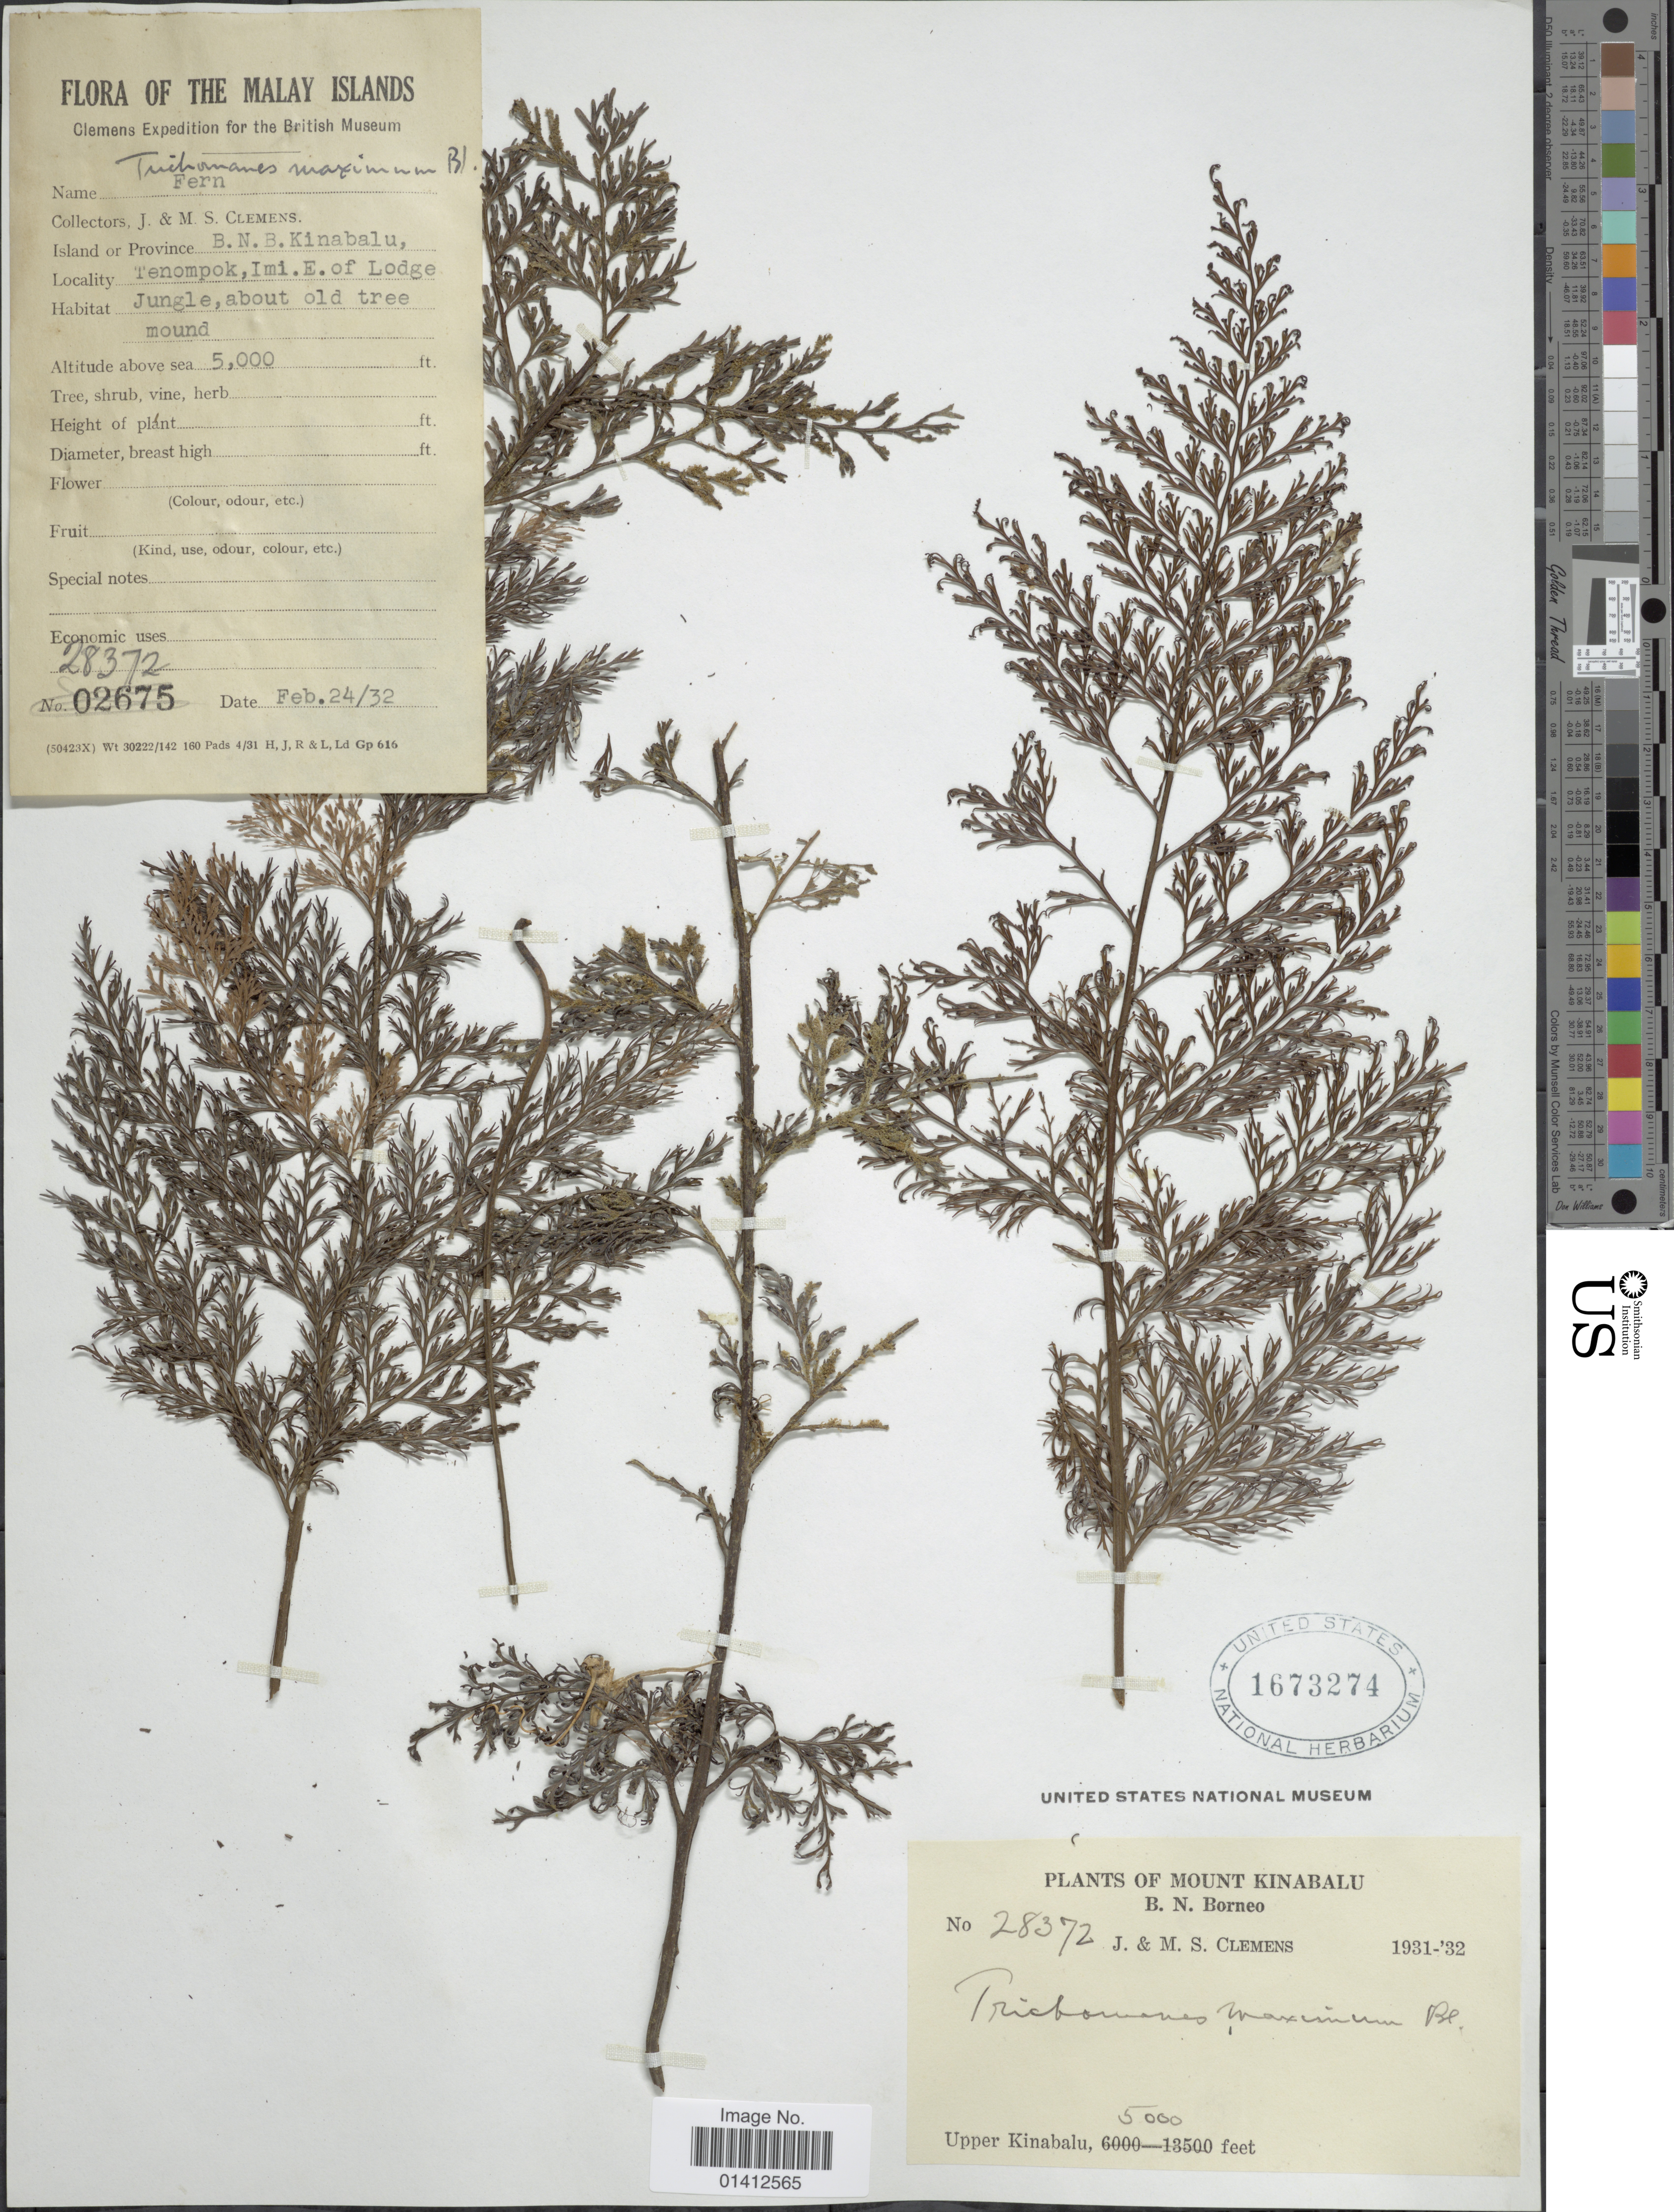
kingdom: Plantae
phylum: Tracheophyta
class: Polypodiopsida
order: Hymenophyllales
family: Hymenophyllaceae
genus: Vandenboschia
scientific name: Vandenboschia maxima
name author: (Blume) Copel.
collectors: J. Clemens & M. S. Clemens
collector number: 28372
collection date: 1932-02-24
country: Malaysia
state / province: Sabah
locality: Mount Kinabalu, B.N. Borneo, Upper Kinabalu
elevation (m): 1524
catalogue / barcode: US 1673274